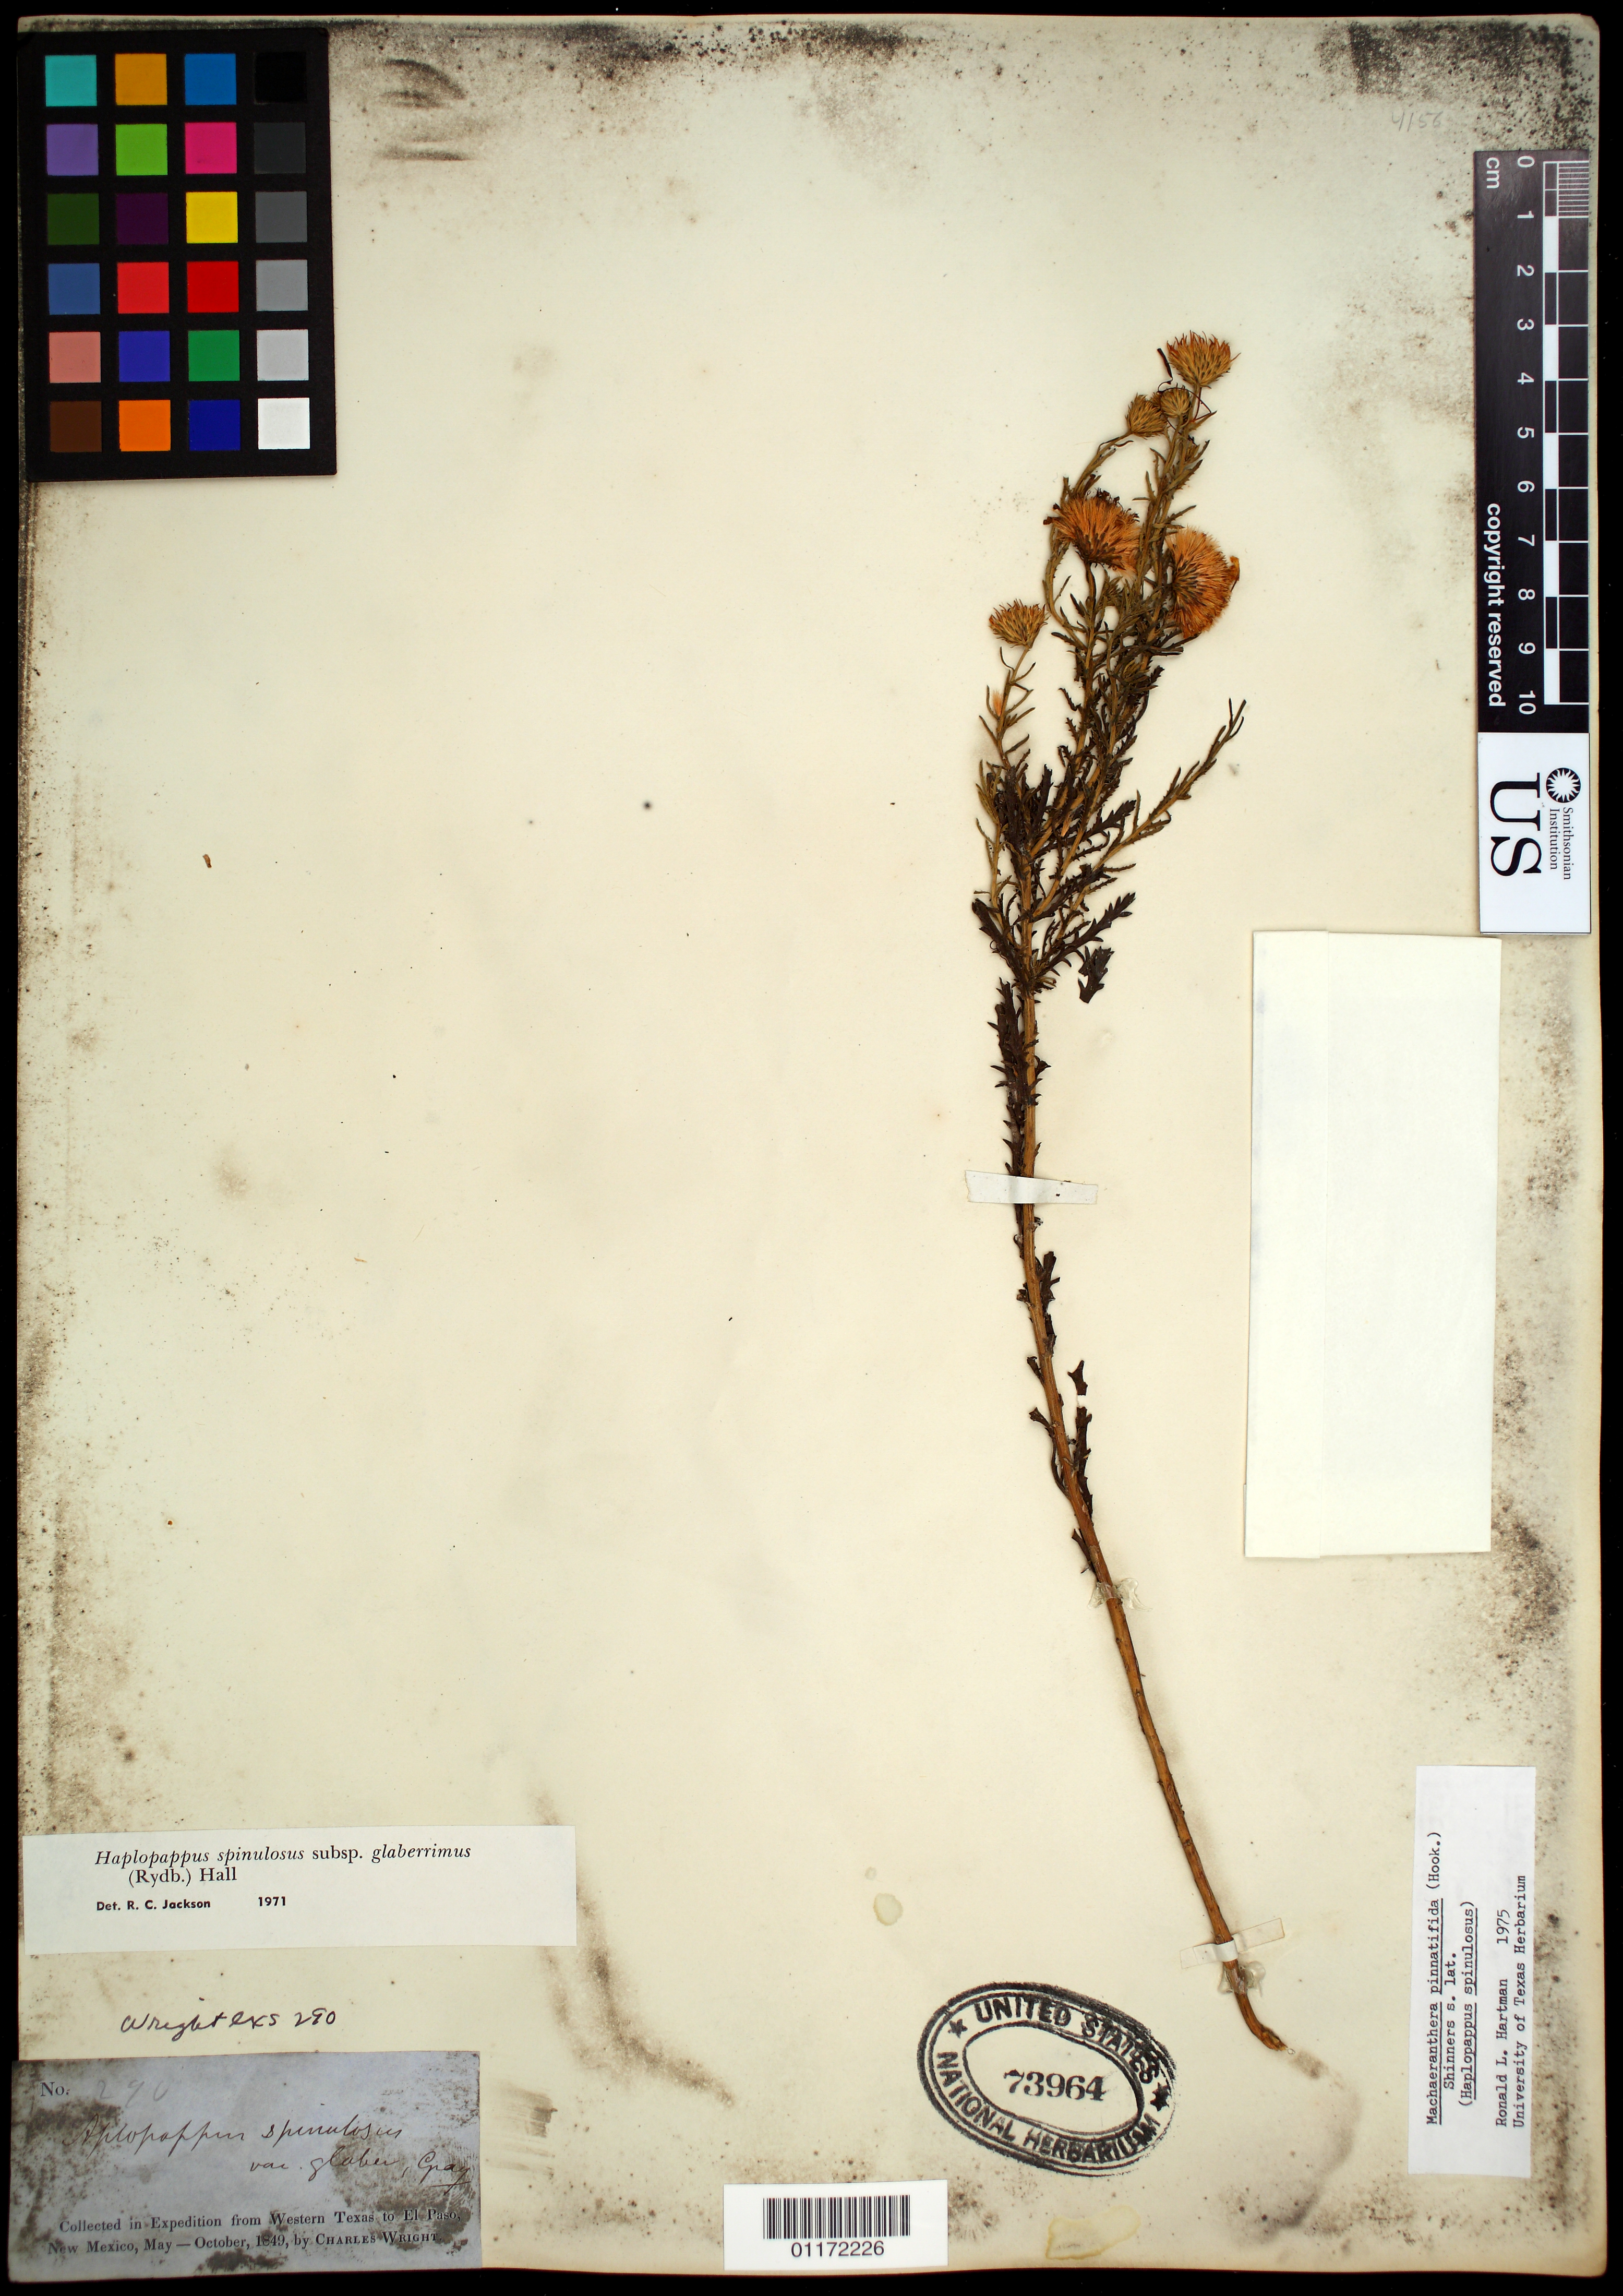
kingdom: Plantae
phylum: Tracheophyta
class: Magnoliopsida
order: Asterales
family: Asteraceae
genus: Machaeranthera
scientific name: Machaeranthera pinnatifida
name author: (Hook.) Shinners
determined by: Hartman, R. L.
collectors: C. Wright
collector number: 290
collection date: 1849-05/1849-10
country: United States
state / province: New Mexico / Texas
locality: from Western Texas to El Paso, New Mexico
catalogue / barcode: US 73964